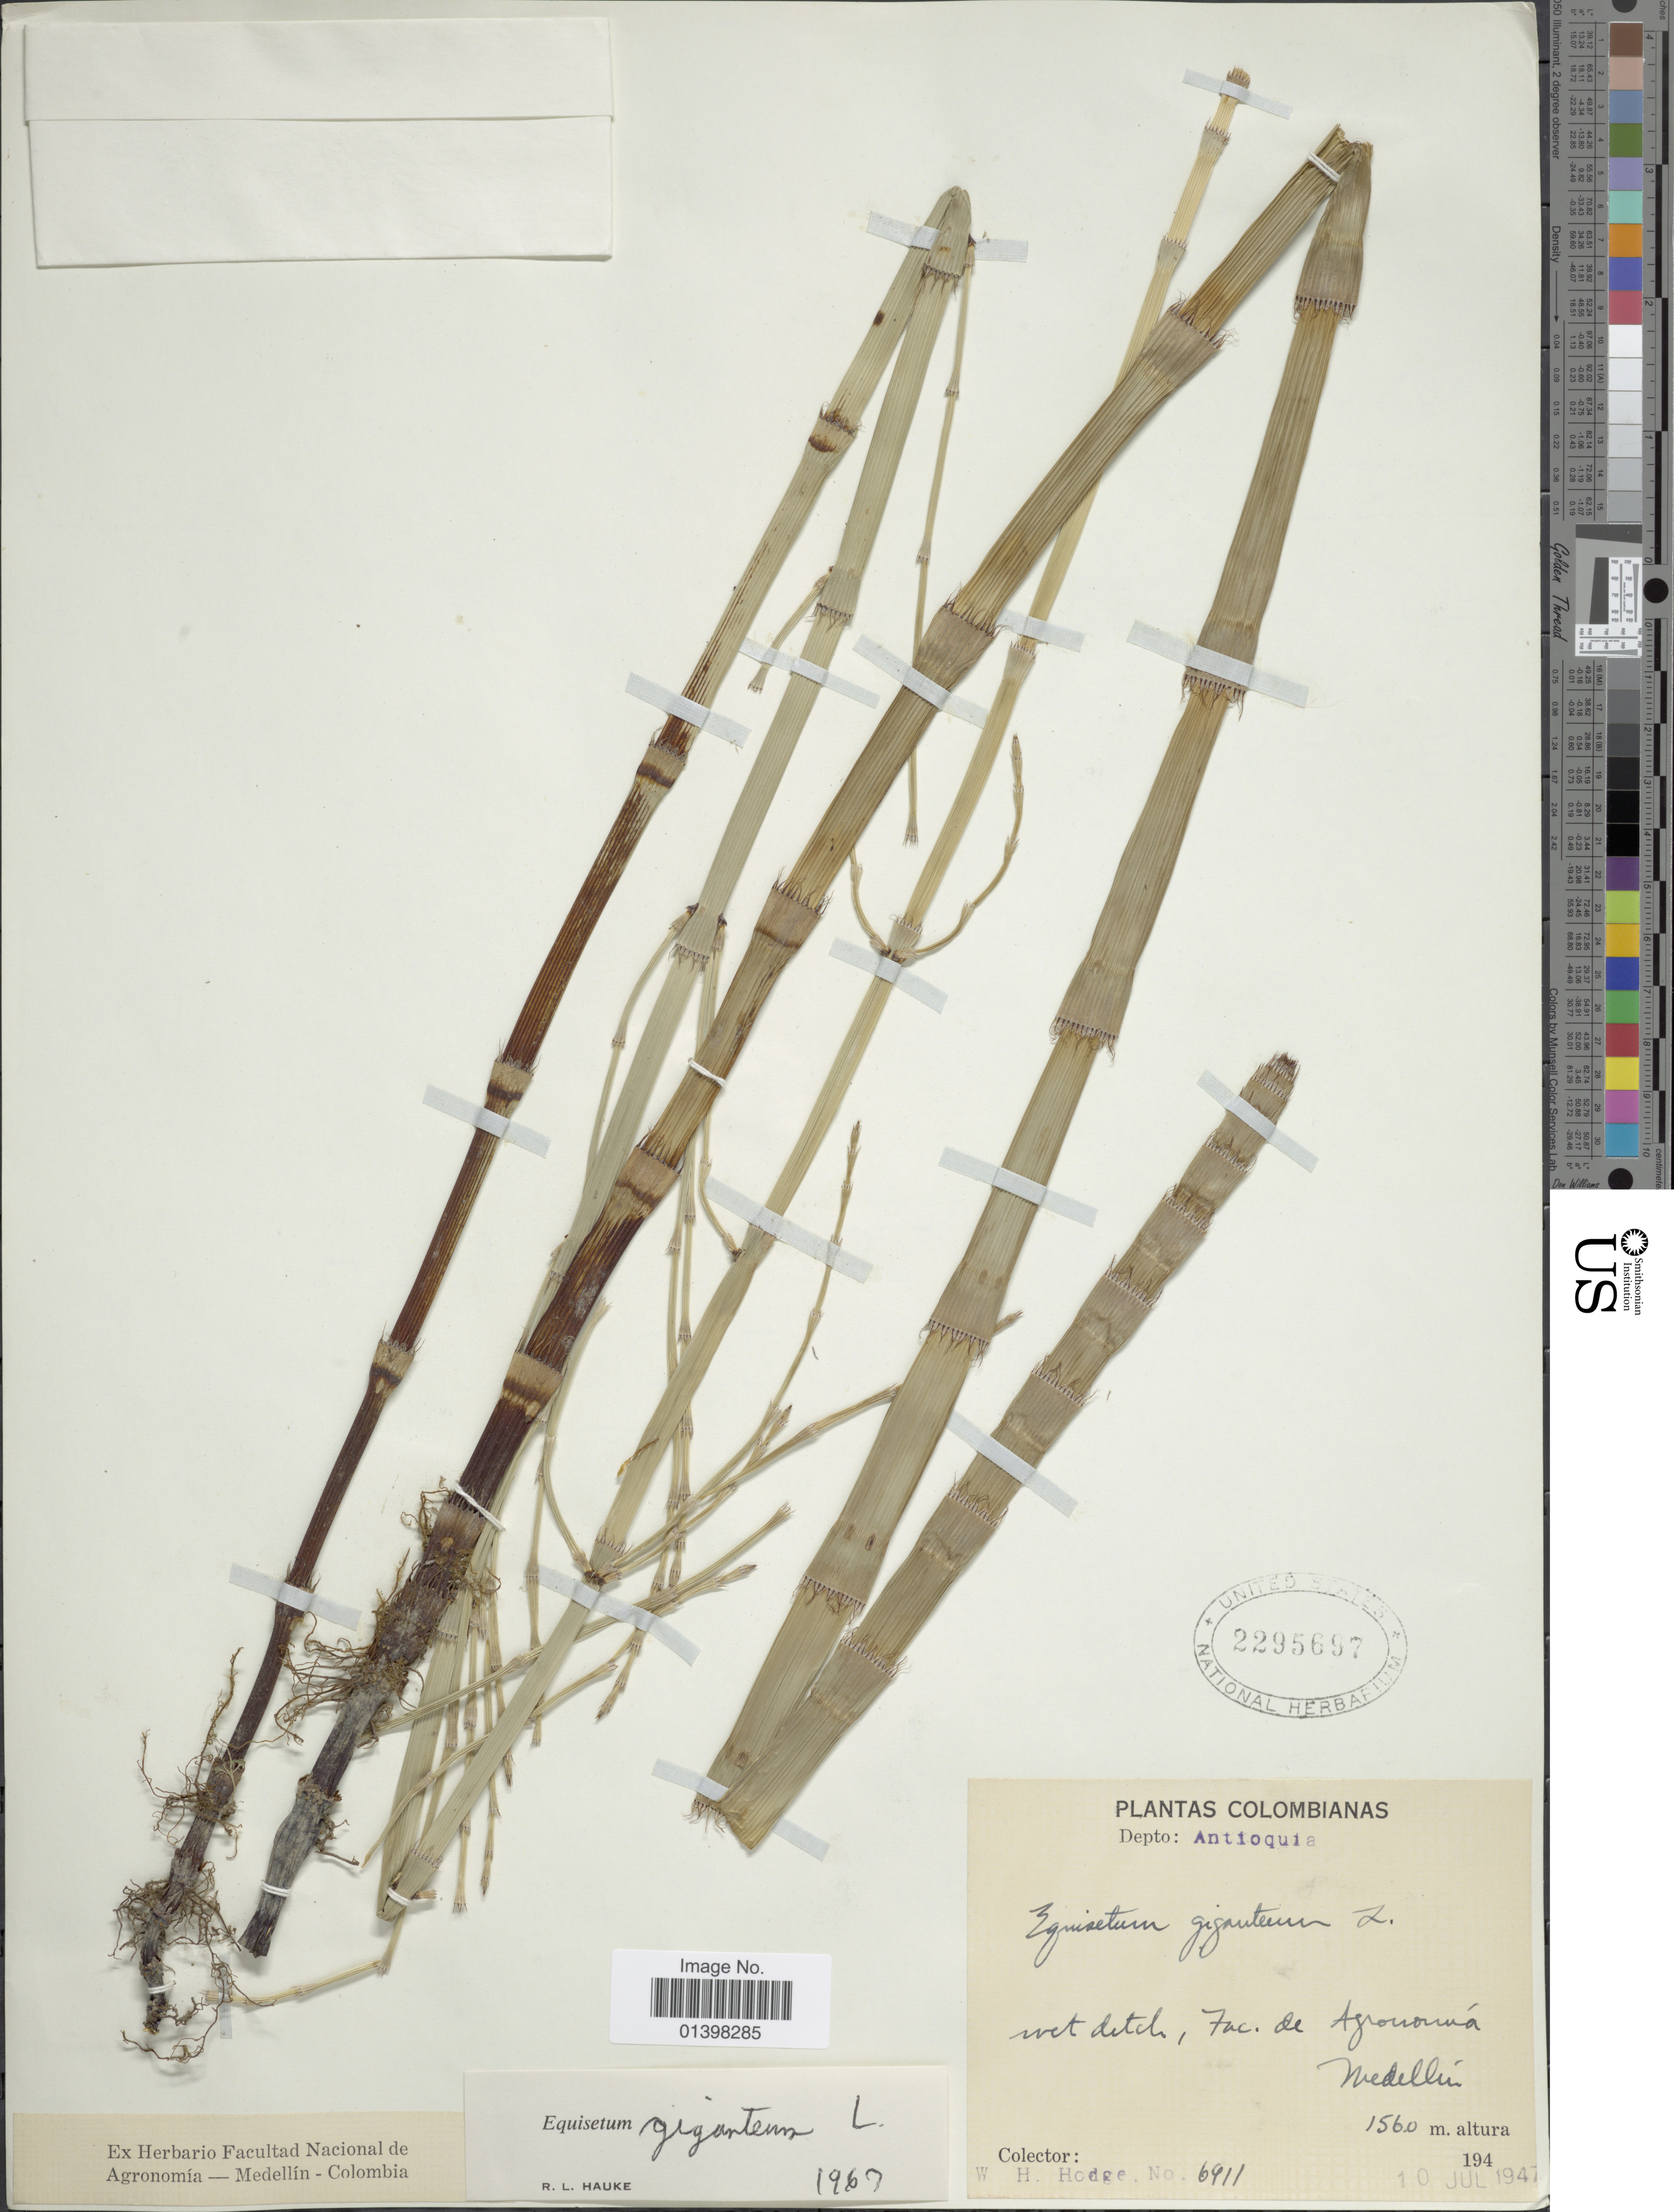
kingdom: Plantae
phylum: Tracheophyta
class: Polypodiopsida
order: Equisetales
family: Equisetaceae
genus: Equisetum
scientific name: Equisetum giganteum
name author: L.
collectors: W. Hodge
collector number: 6911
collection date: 1947-07-10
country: Colombia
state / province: Antioquia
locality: Wet ditch, Fac de Agronomiá, Medellin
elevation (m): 1560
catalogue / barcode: US 2295697